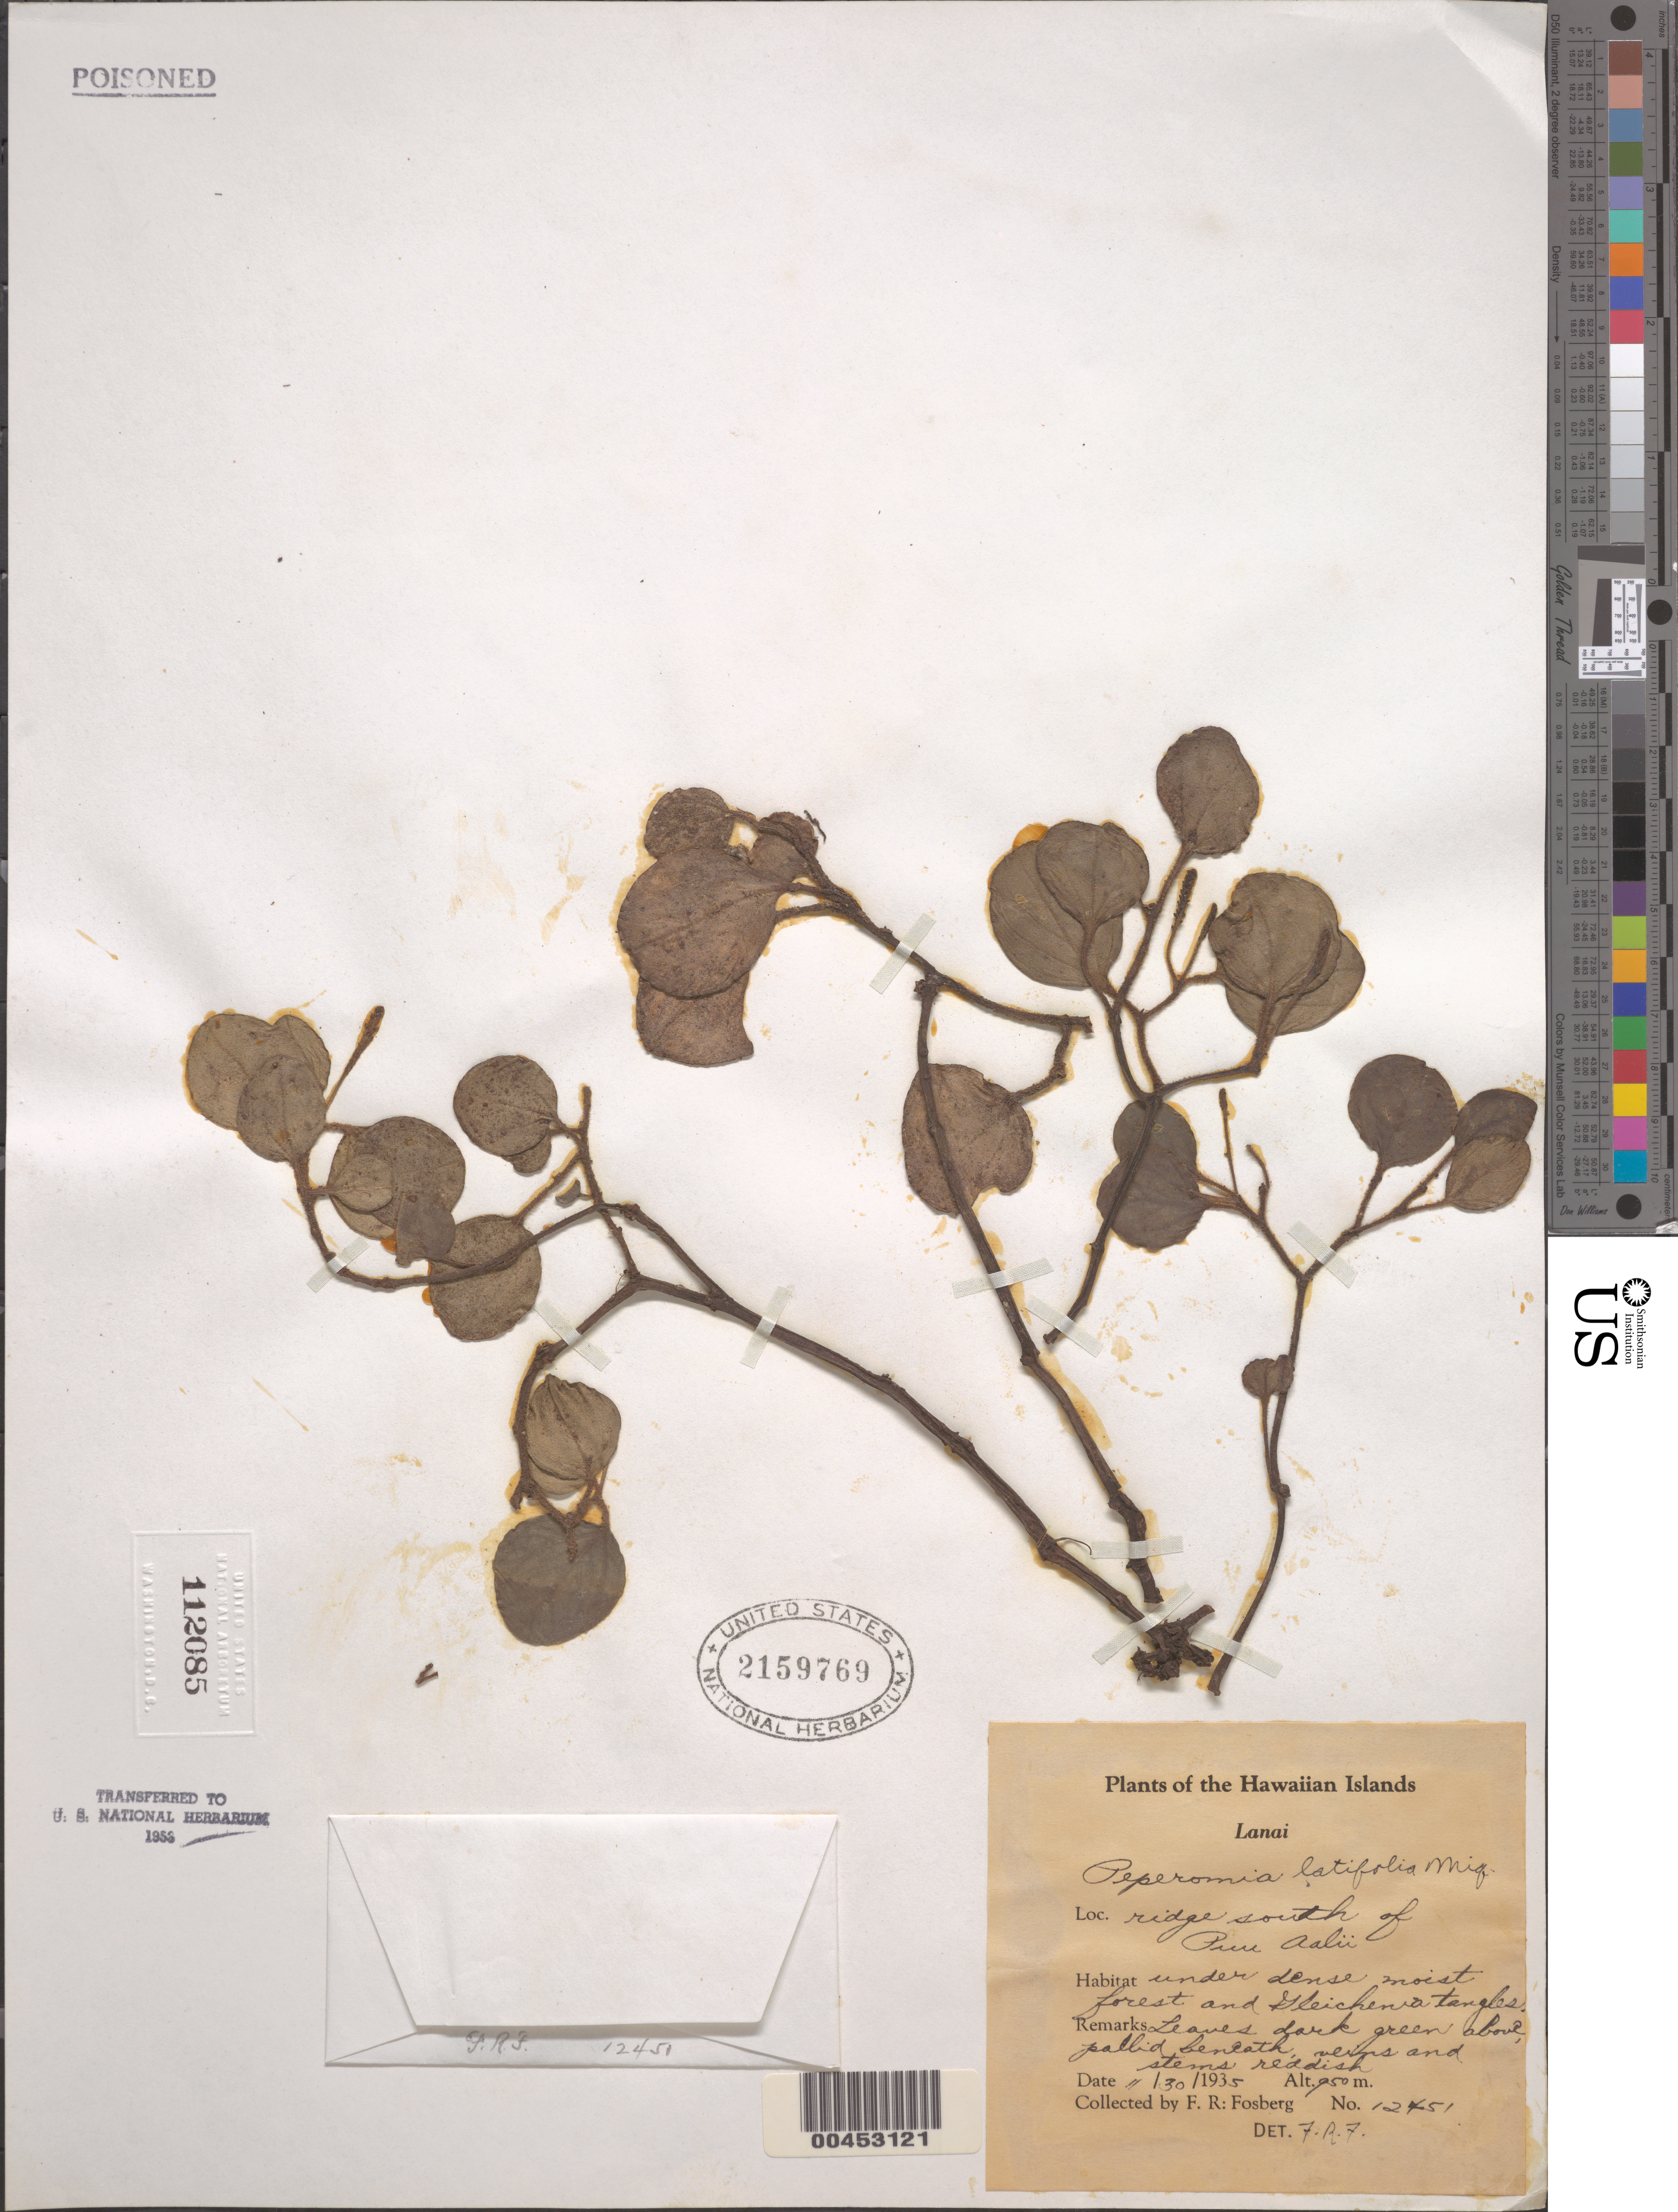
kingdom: Plantae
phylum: Tracheophyta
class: Magnoliopsida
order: Piperales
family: Piperaceae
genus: Peperomia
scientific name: Peperomia latifolia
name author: Miq.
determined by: Fosberg, F. R.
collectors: F. R. Fosberg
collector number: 12451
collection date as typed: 30 Nov 1935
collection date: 1935-11-30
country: United States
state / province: Hawaii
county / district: Maui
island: Lana'i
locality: Ridge S of Puu Aalii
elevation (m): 950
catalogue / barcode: US 2159769